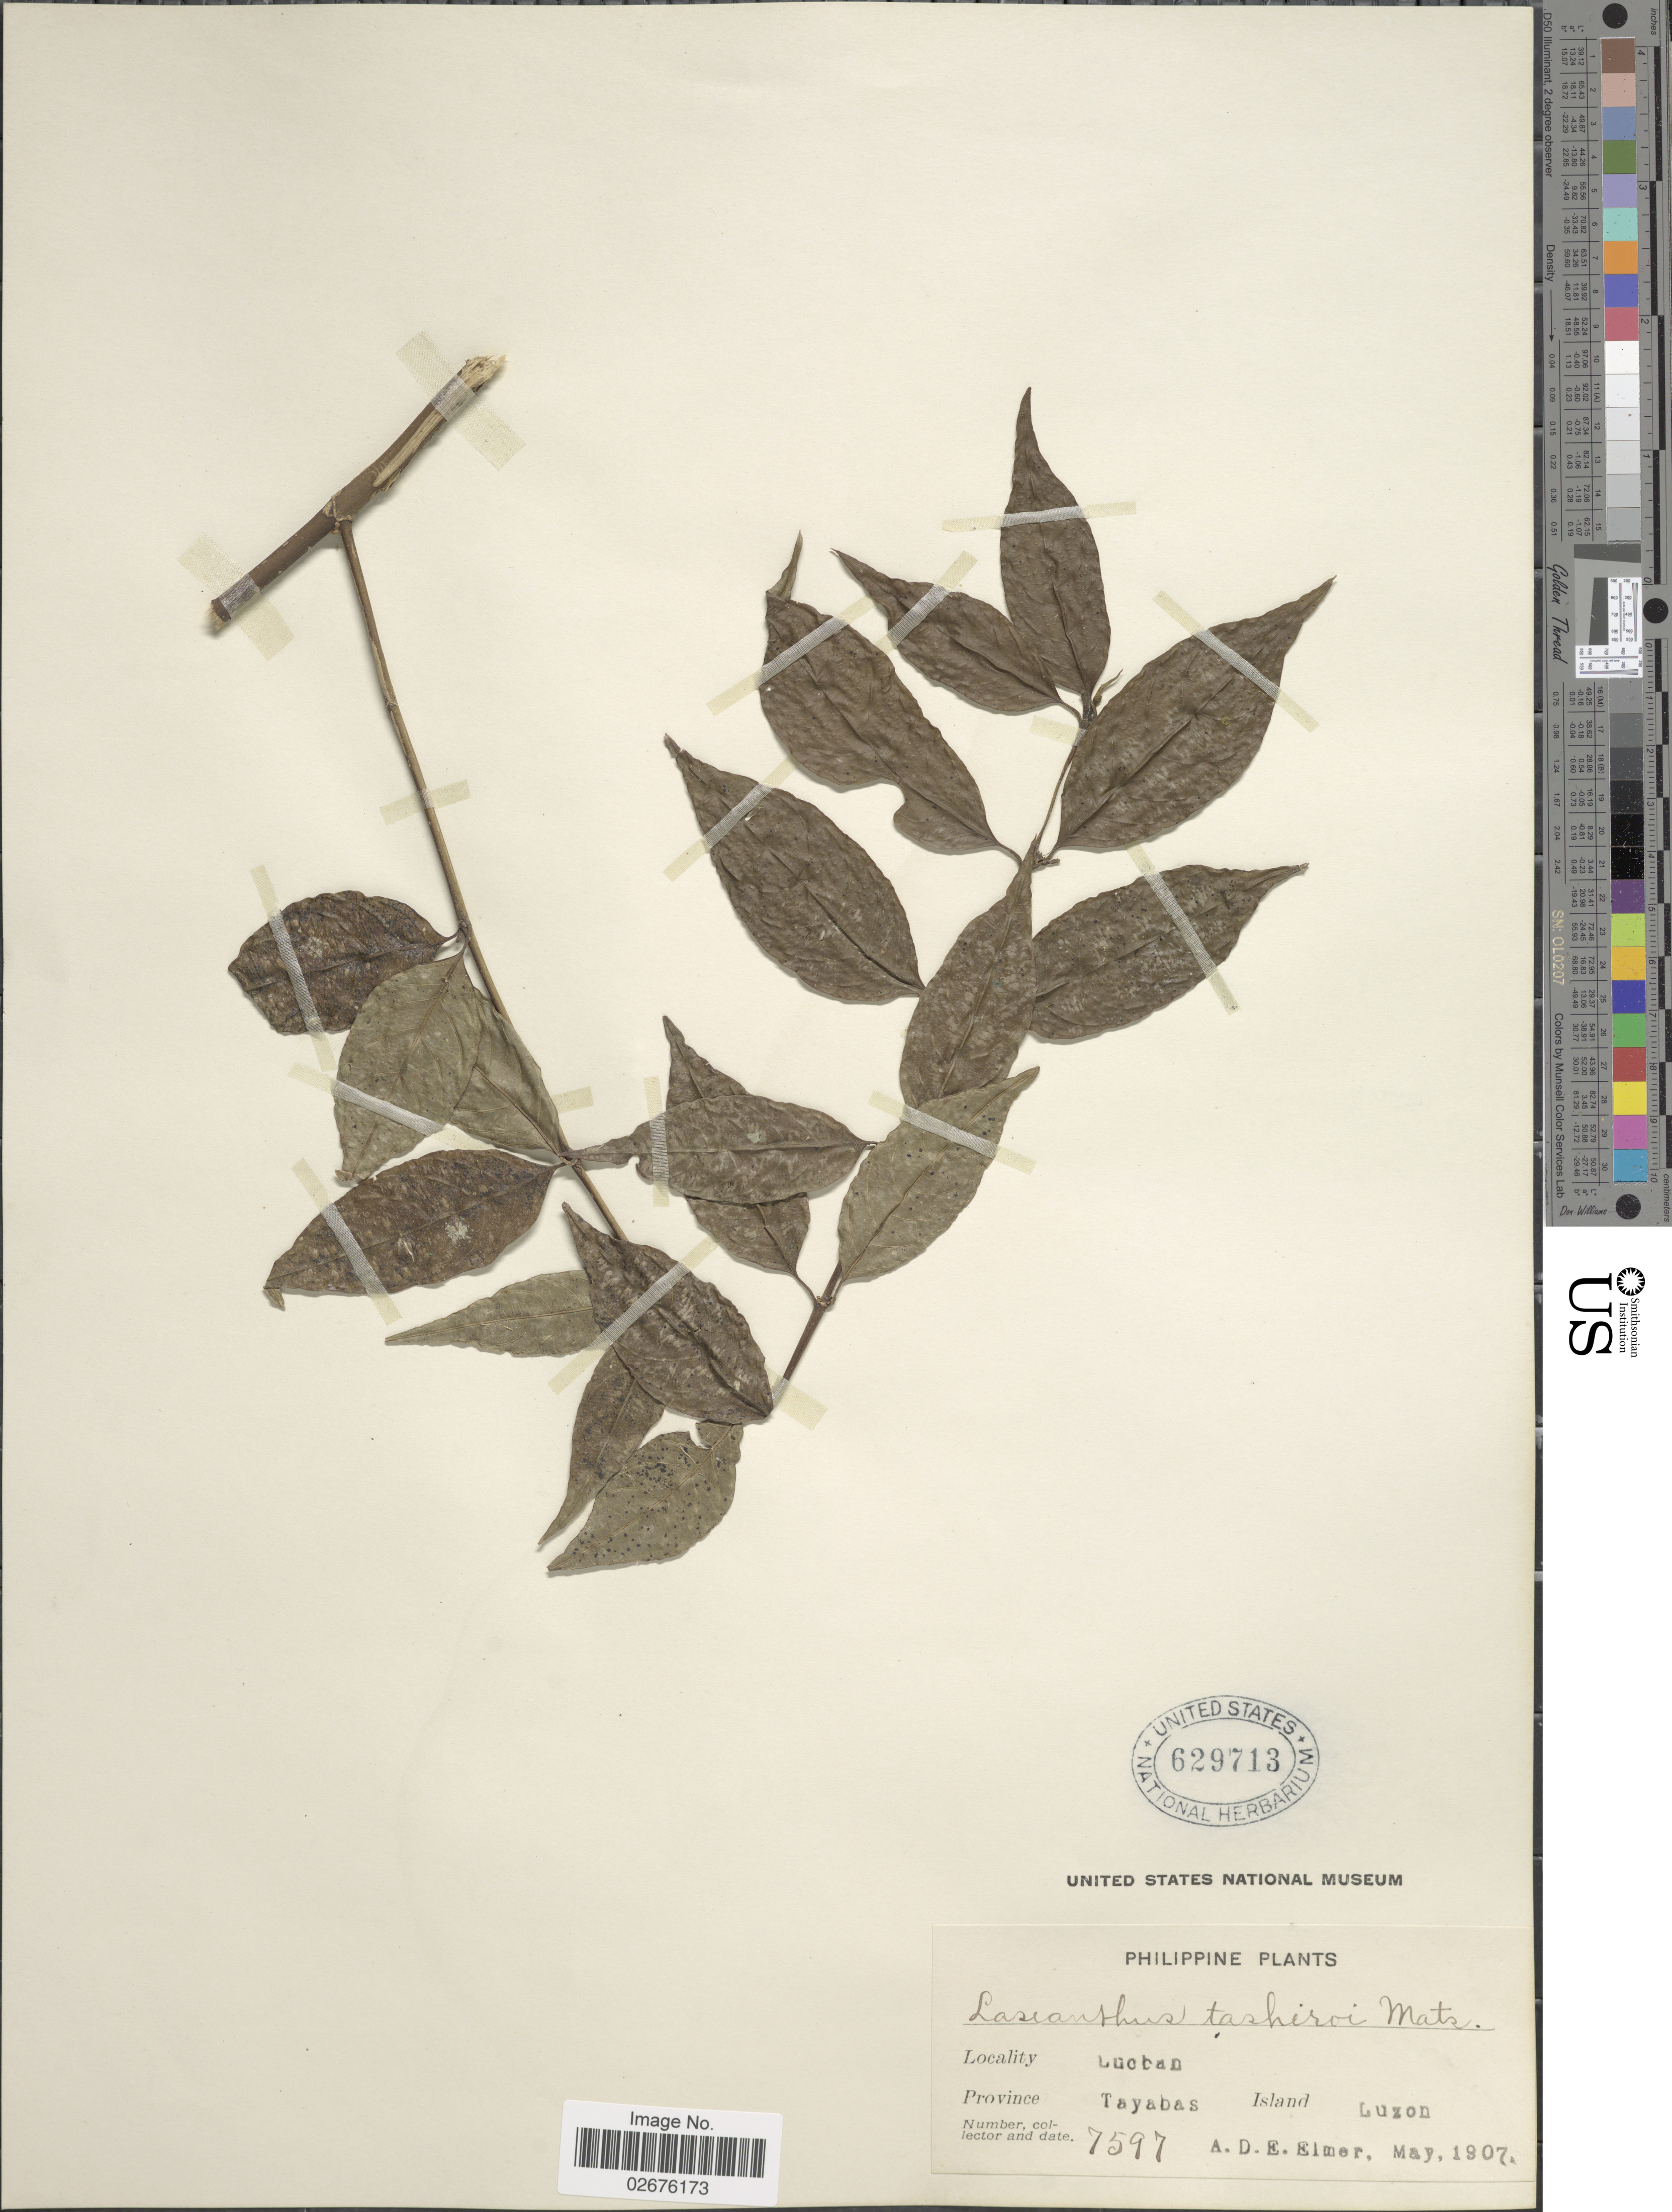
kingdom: Plantae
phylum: Tracheophyta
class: Magnoliopsida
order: Gentianales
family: Rubiaceae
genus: Lasianthus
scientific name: Lasianthus fordii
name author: Hance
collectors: A. D. E. Elmer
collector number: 7597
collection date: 1907-05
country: Philippines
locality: Lucban, Province Tayabas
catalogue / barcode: US 629713